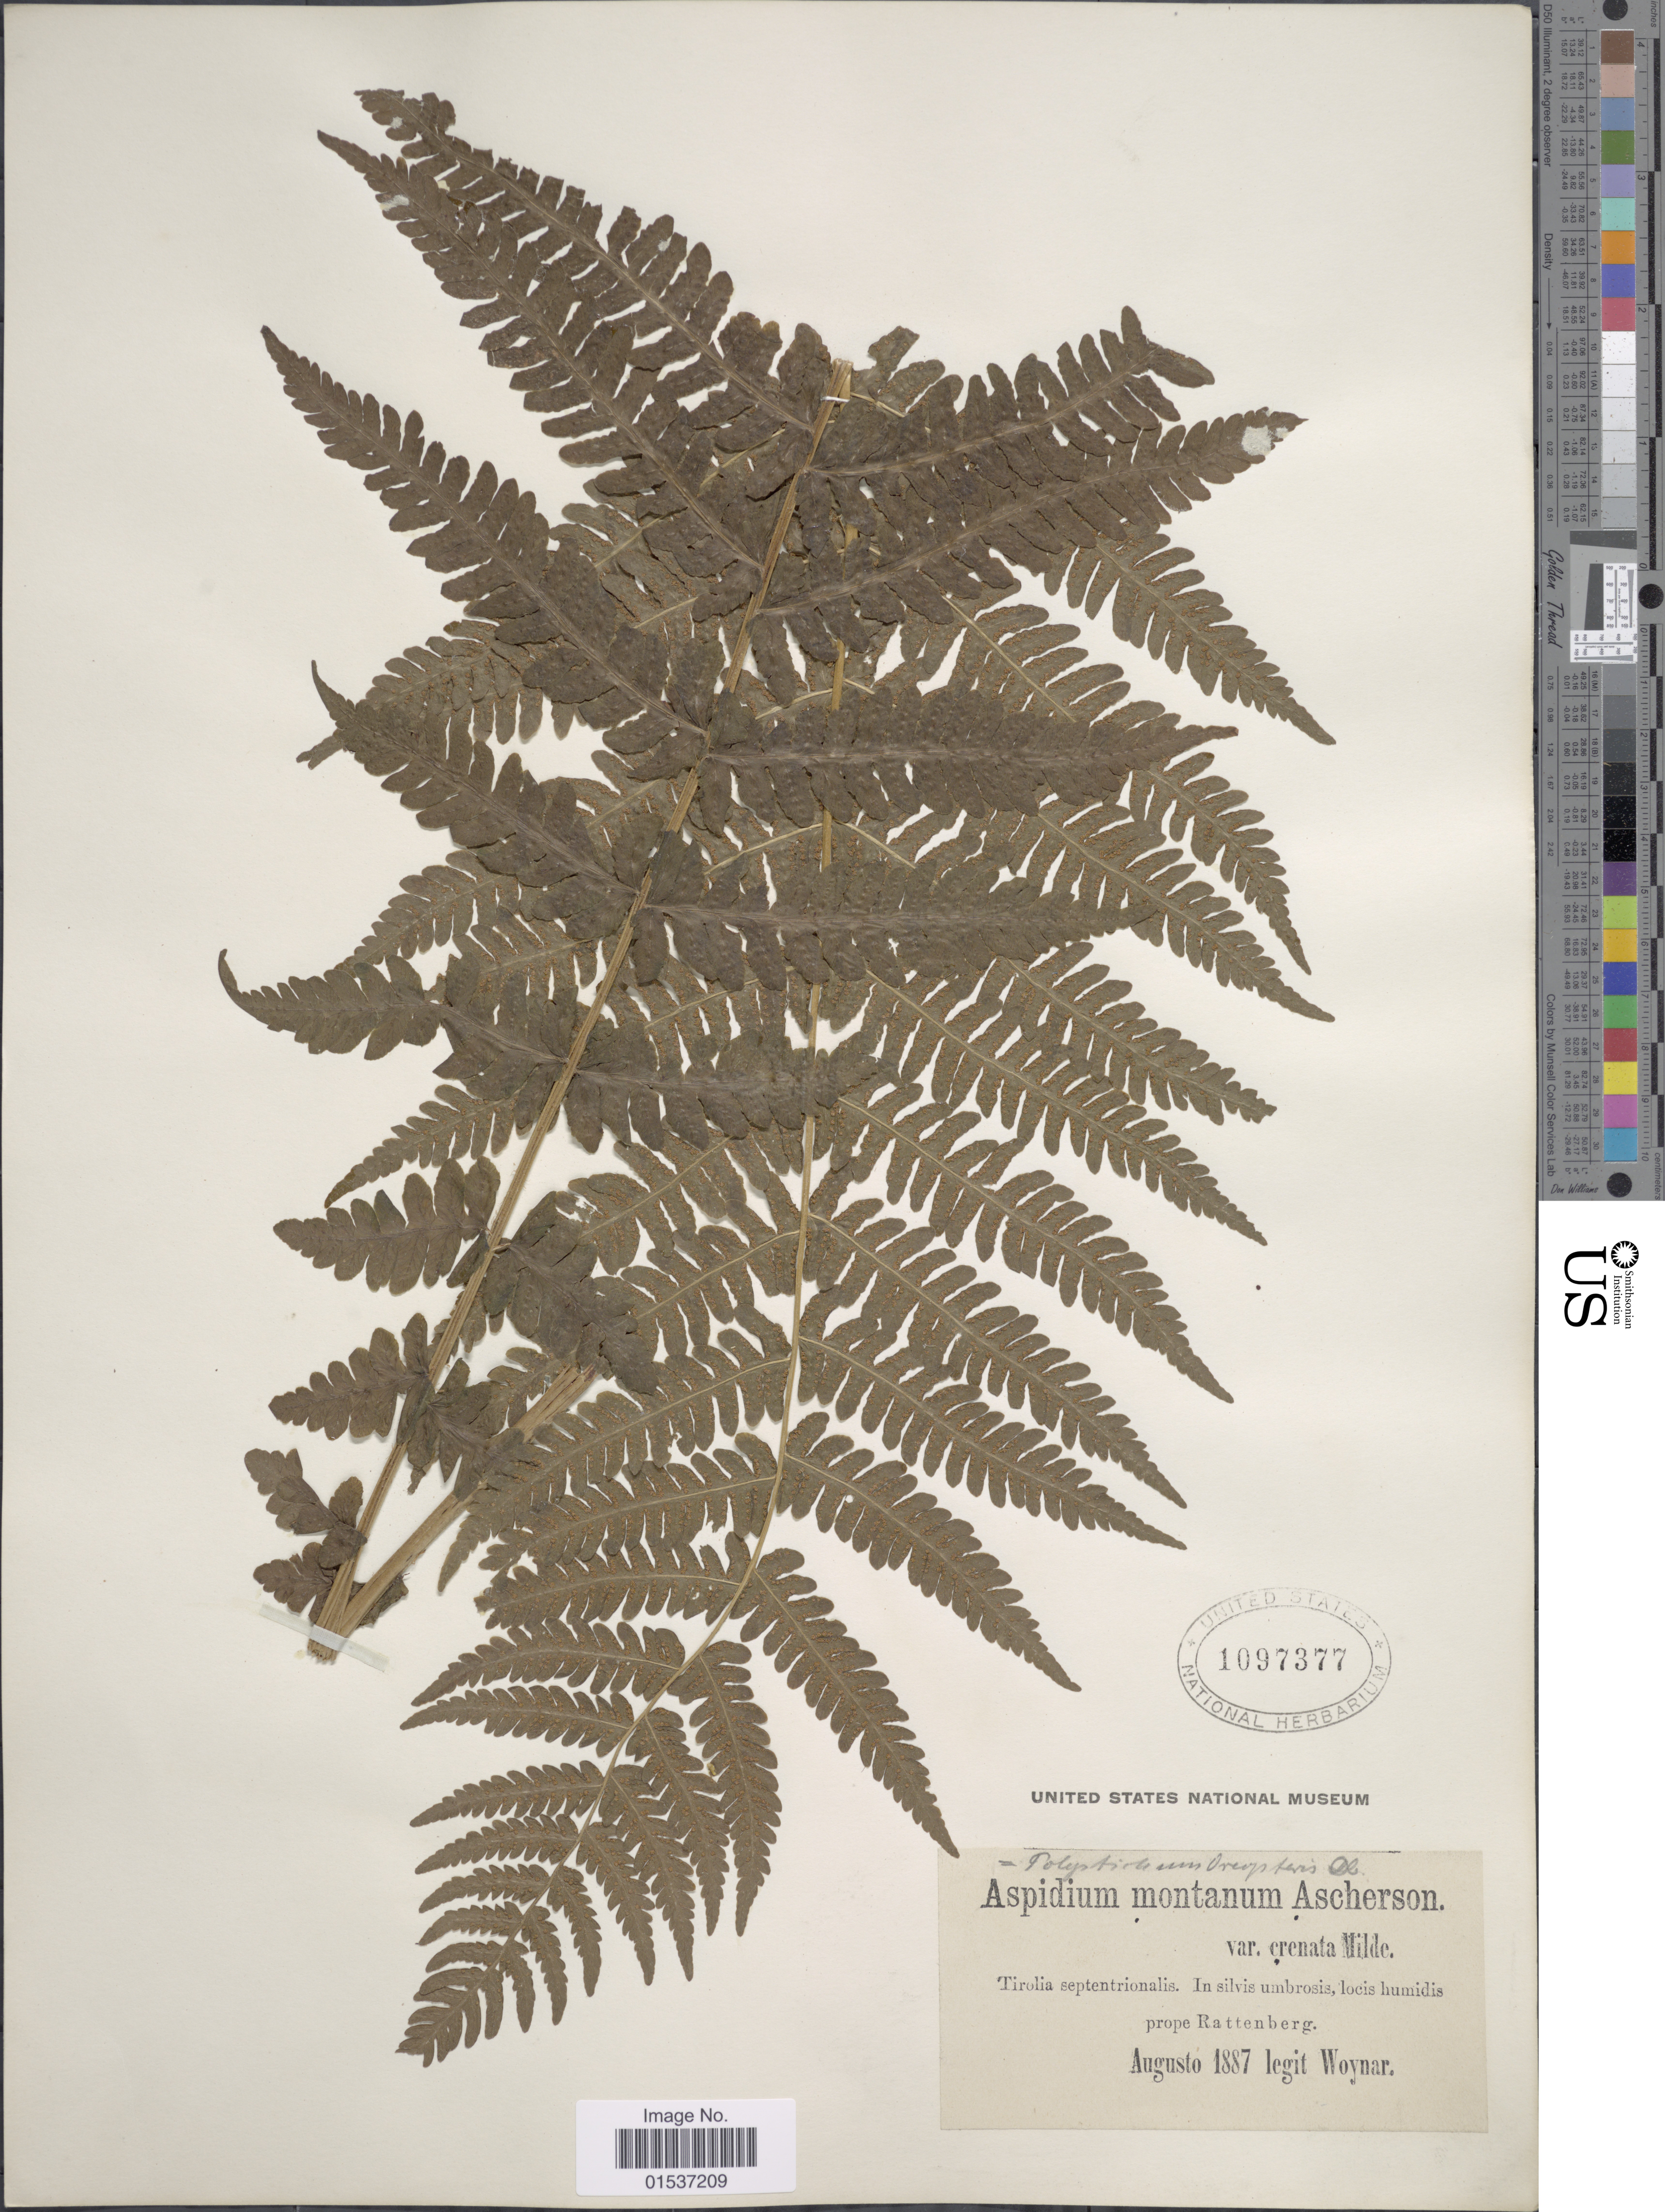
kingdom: Plantae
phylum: Tracheophyta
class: Polypodiopsida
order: Polypodiales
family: Thelypteridaceae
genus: Oreopteris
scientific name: Oreopteris limbosperma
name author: (All.) K. Iwats.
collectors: -. Woynar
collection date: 1887-08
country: Austria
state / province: Tirol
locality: Tirolia septentrionalis, In silvis umbrosis, locis humidis prope Rattenberg.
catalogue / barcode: US 1097377